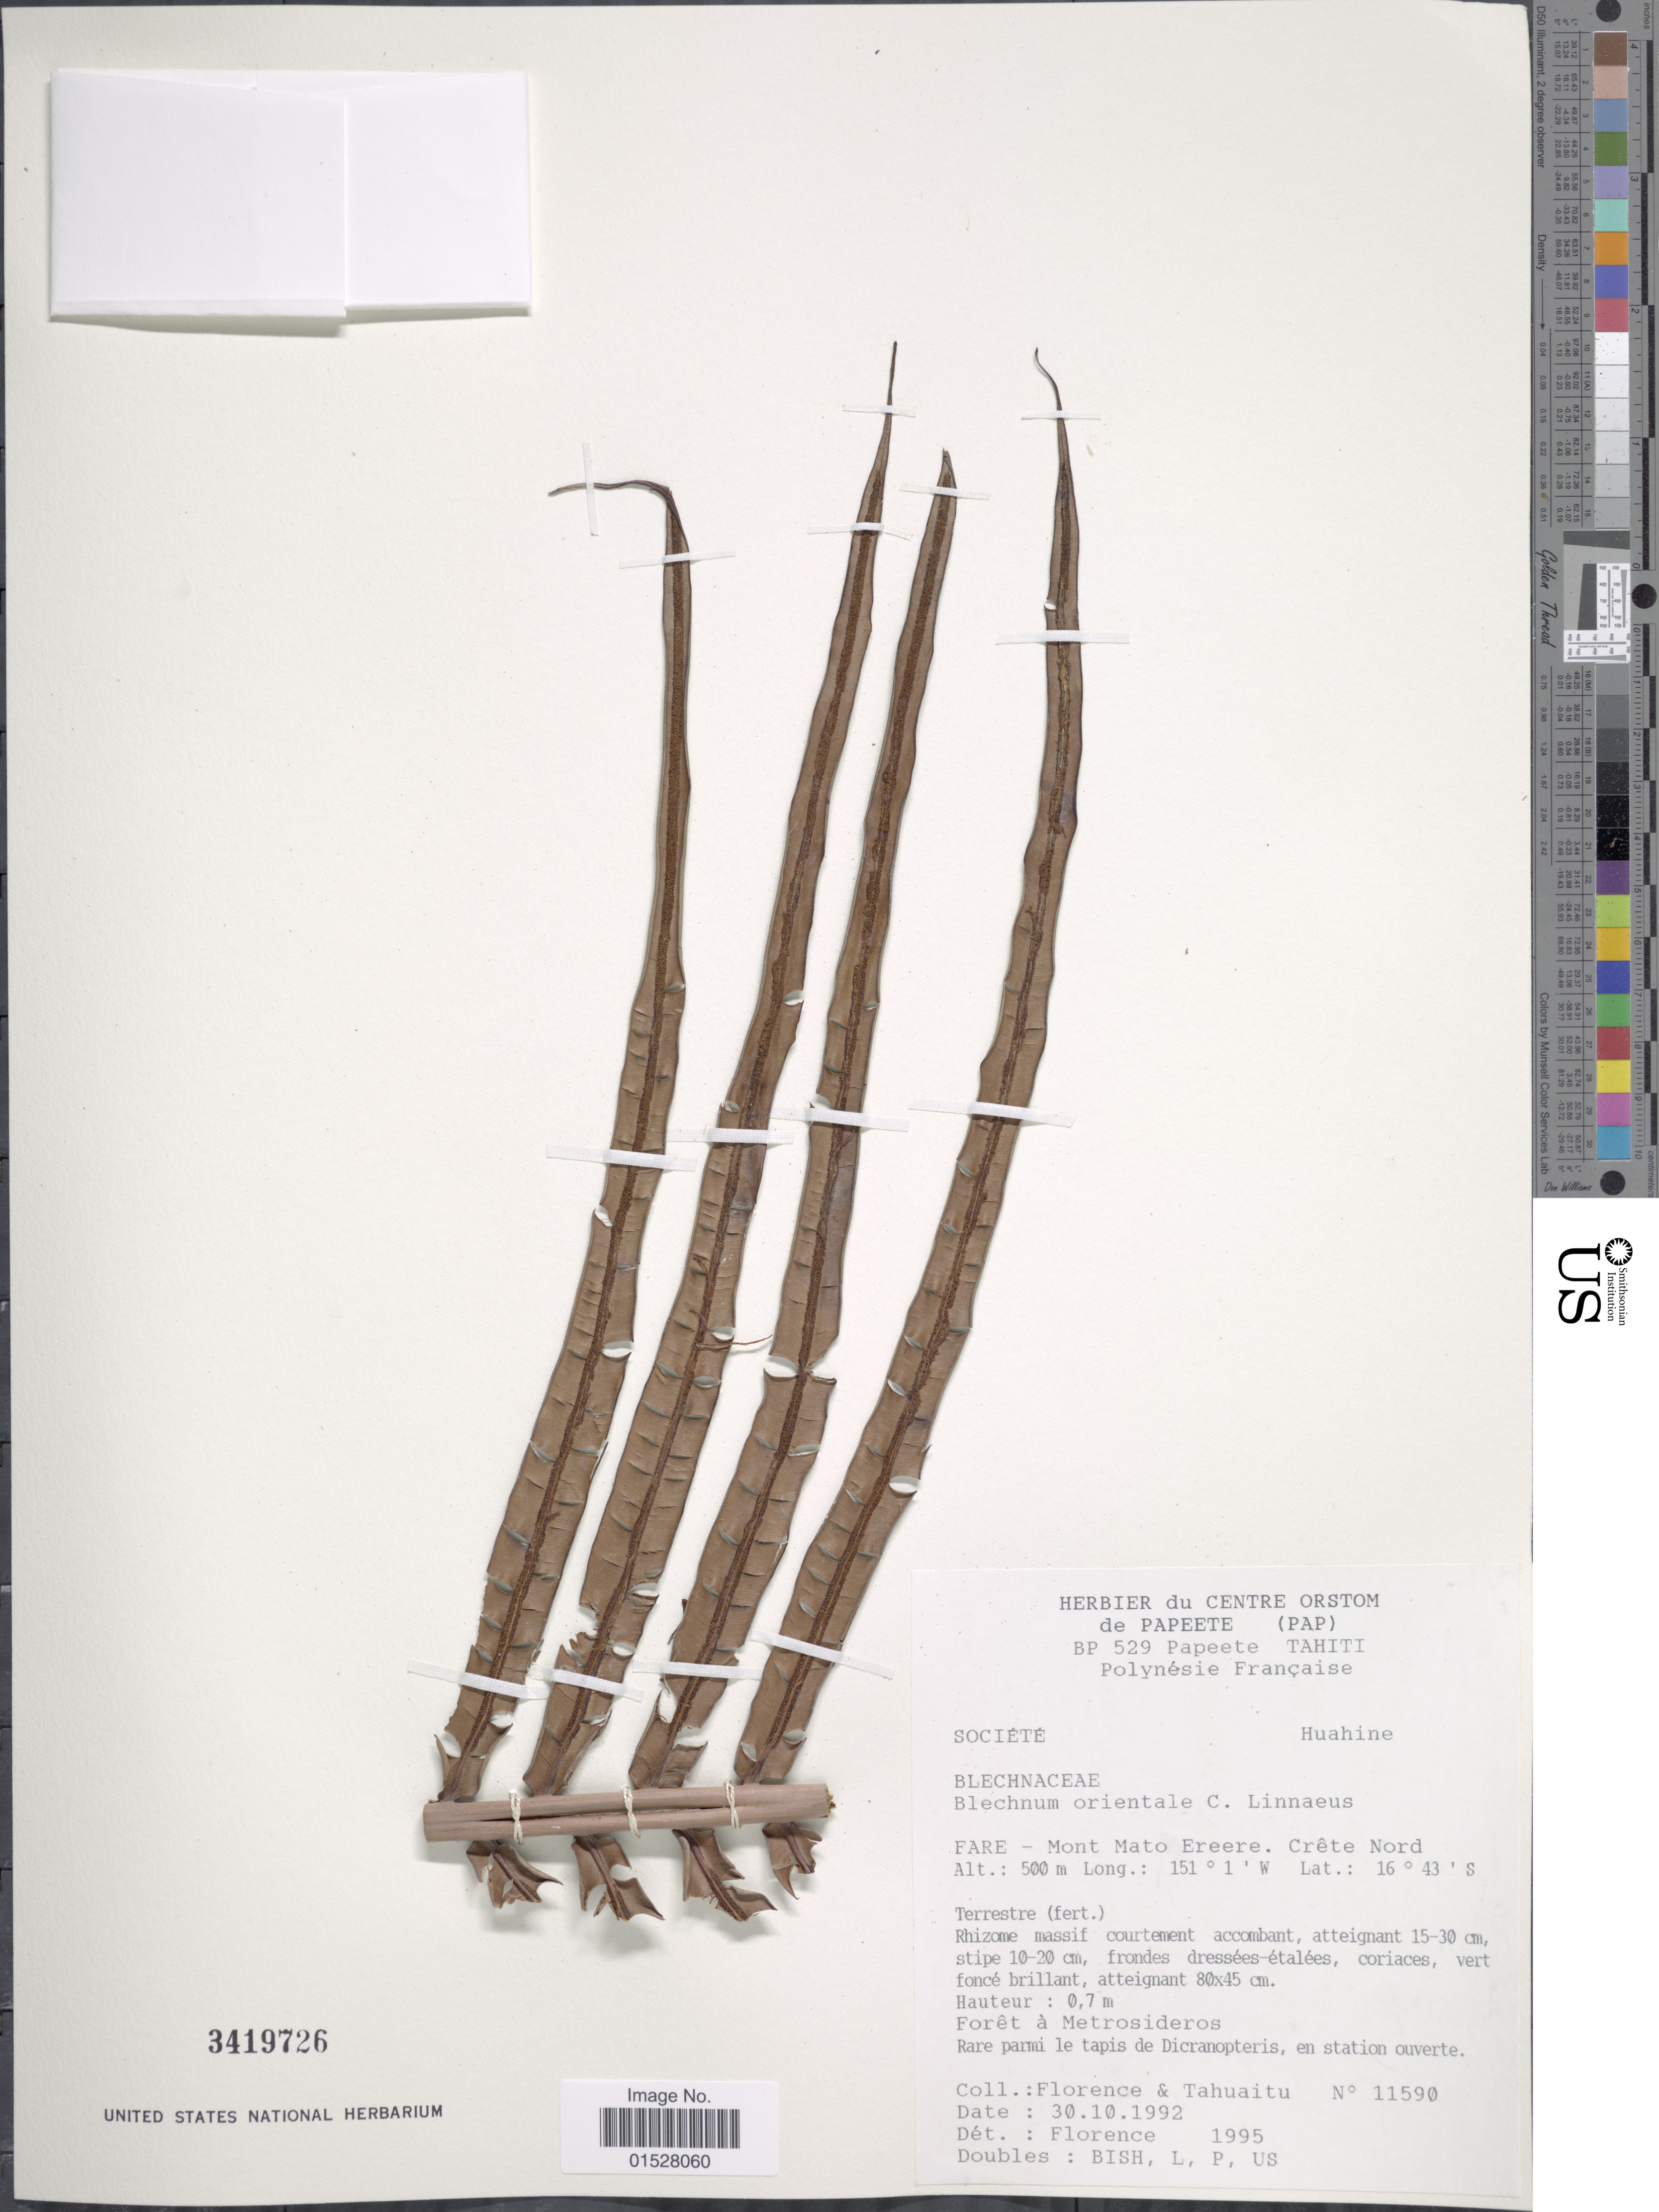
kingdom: Plantae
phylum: Tracheophyta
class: Polypodiopsida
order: Polypodiales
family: Blechnaceae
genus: Blechnum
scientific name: Blechnum orientale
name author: L.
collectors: -. Florence & -. Tahuaitu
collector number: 11590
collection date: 1992-10-30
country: French Polynesia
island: Huahine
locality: Societe, Huahine, Fare - Mont Mato Ereere, Crête Nord.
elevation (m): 500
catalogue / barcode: US 3419726